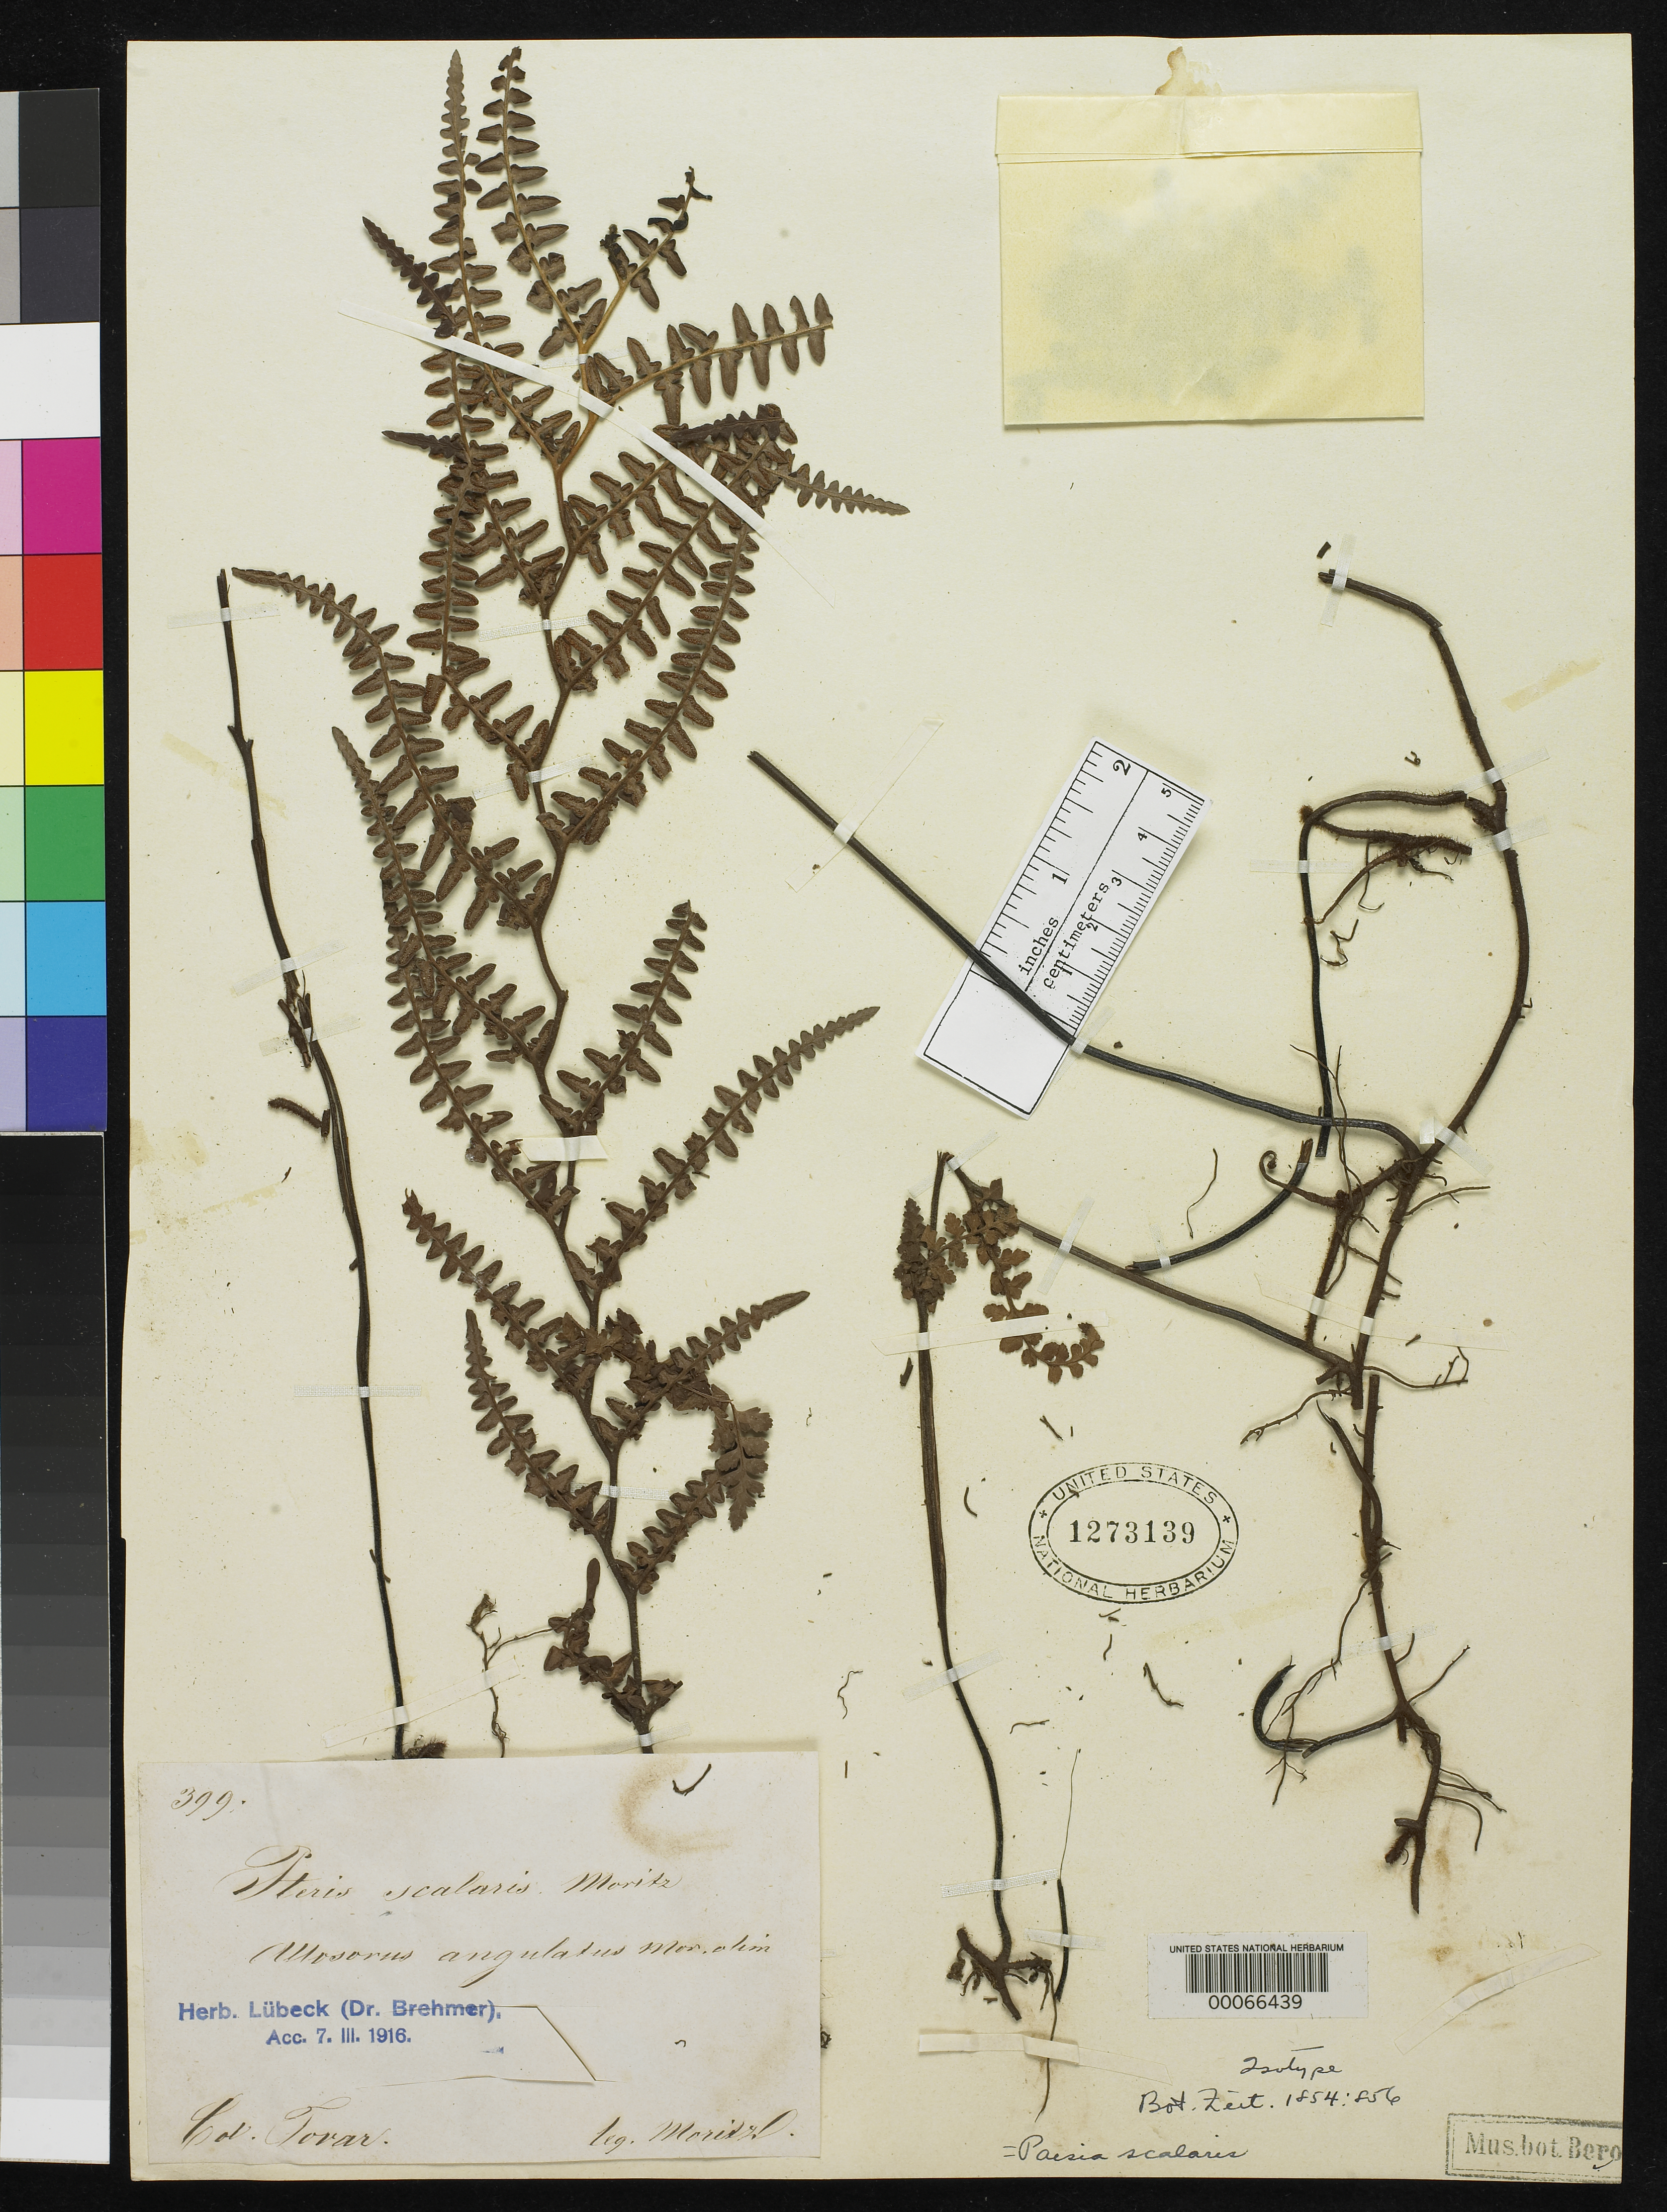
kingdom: Plantae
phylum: Tracheophyta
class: Polypodiopsida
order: Polypodiales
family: Pteridaceae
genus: Pteris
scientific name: Pteris scalaris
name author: Moritz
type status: Type Collection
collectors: A. Moritz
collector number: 399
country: Venezuela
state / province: Mérida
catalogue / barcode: US 1273139